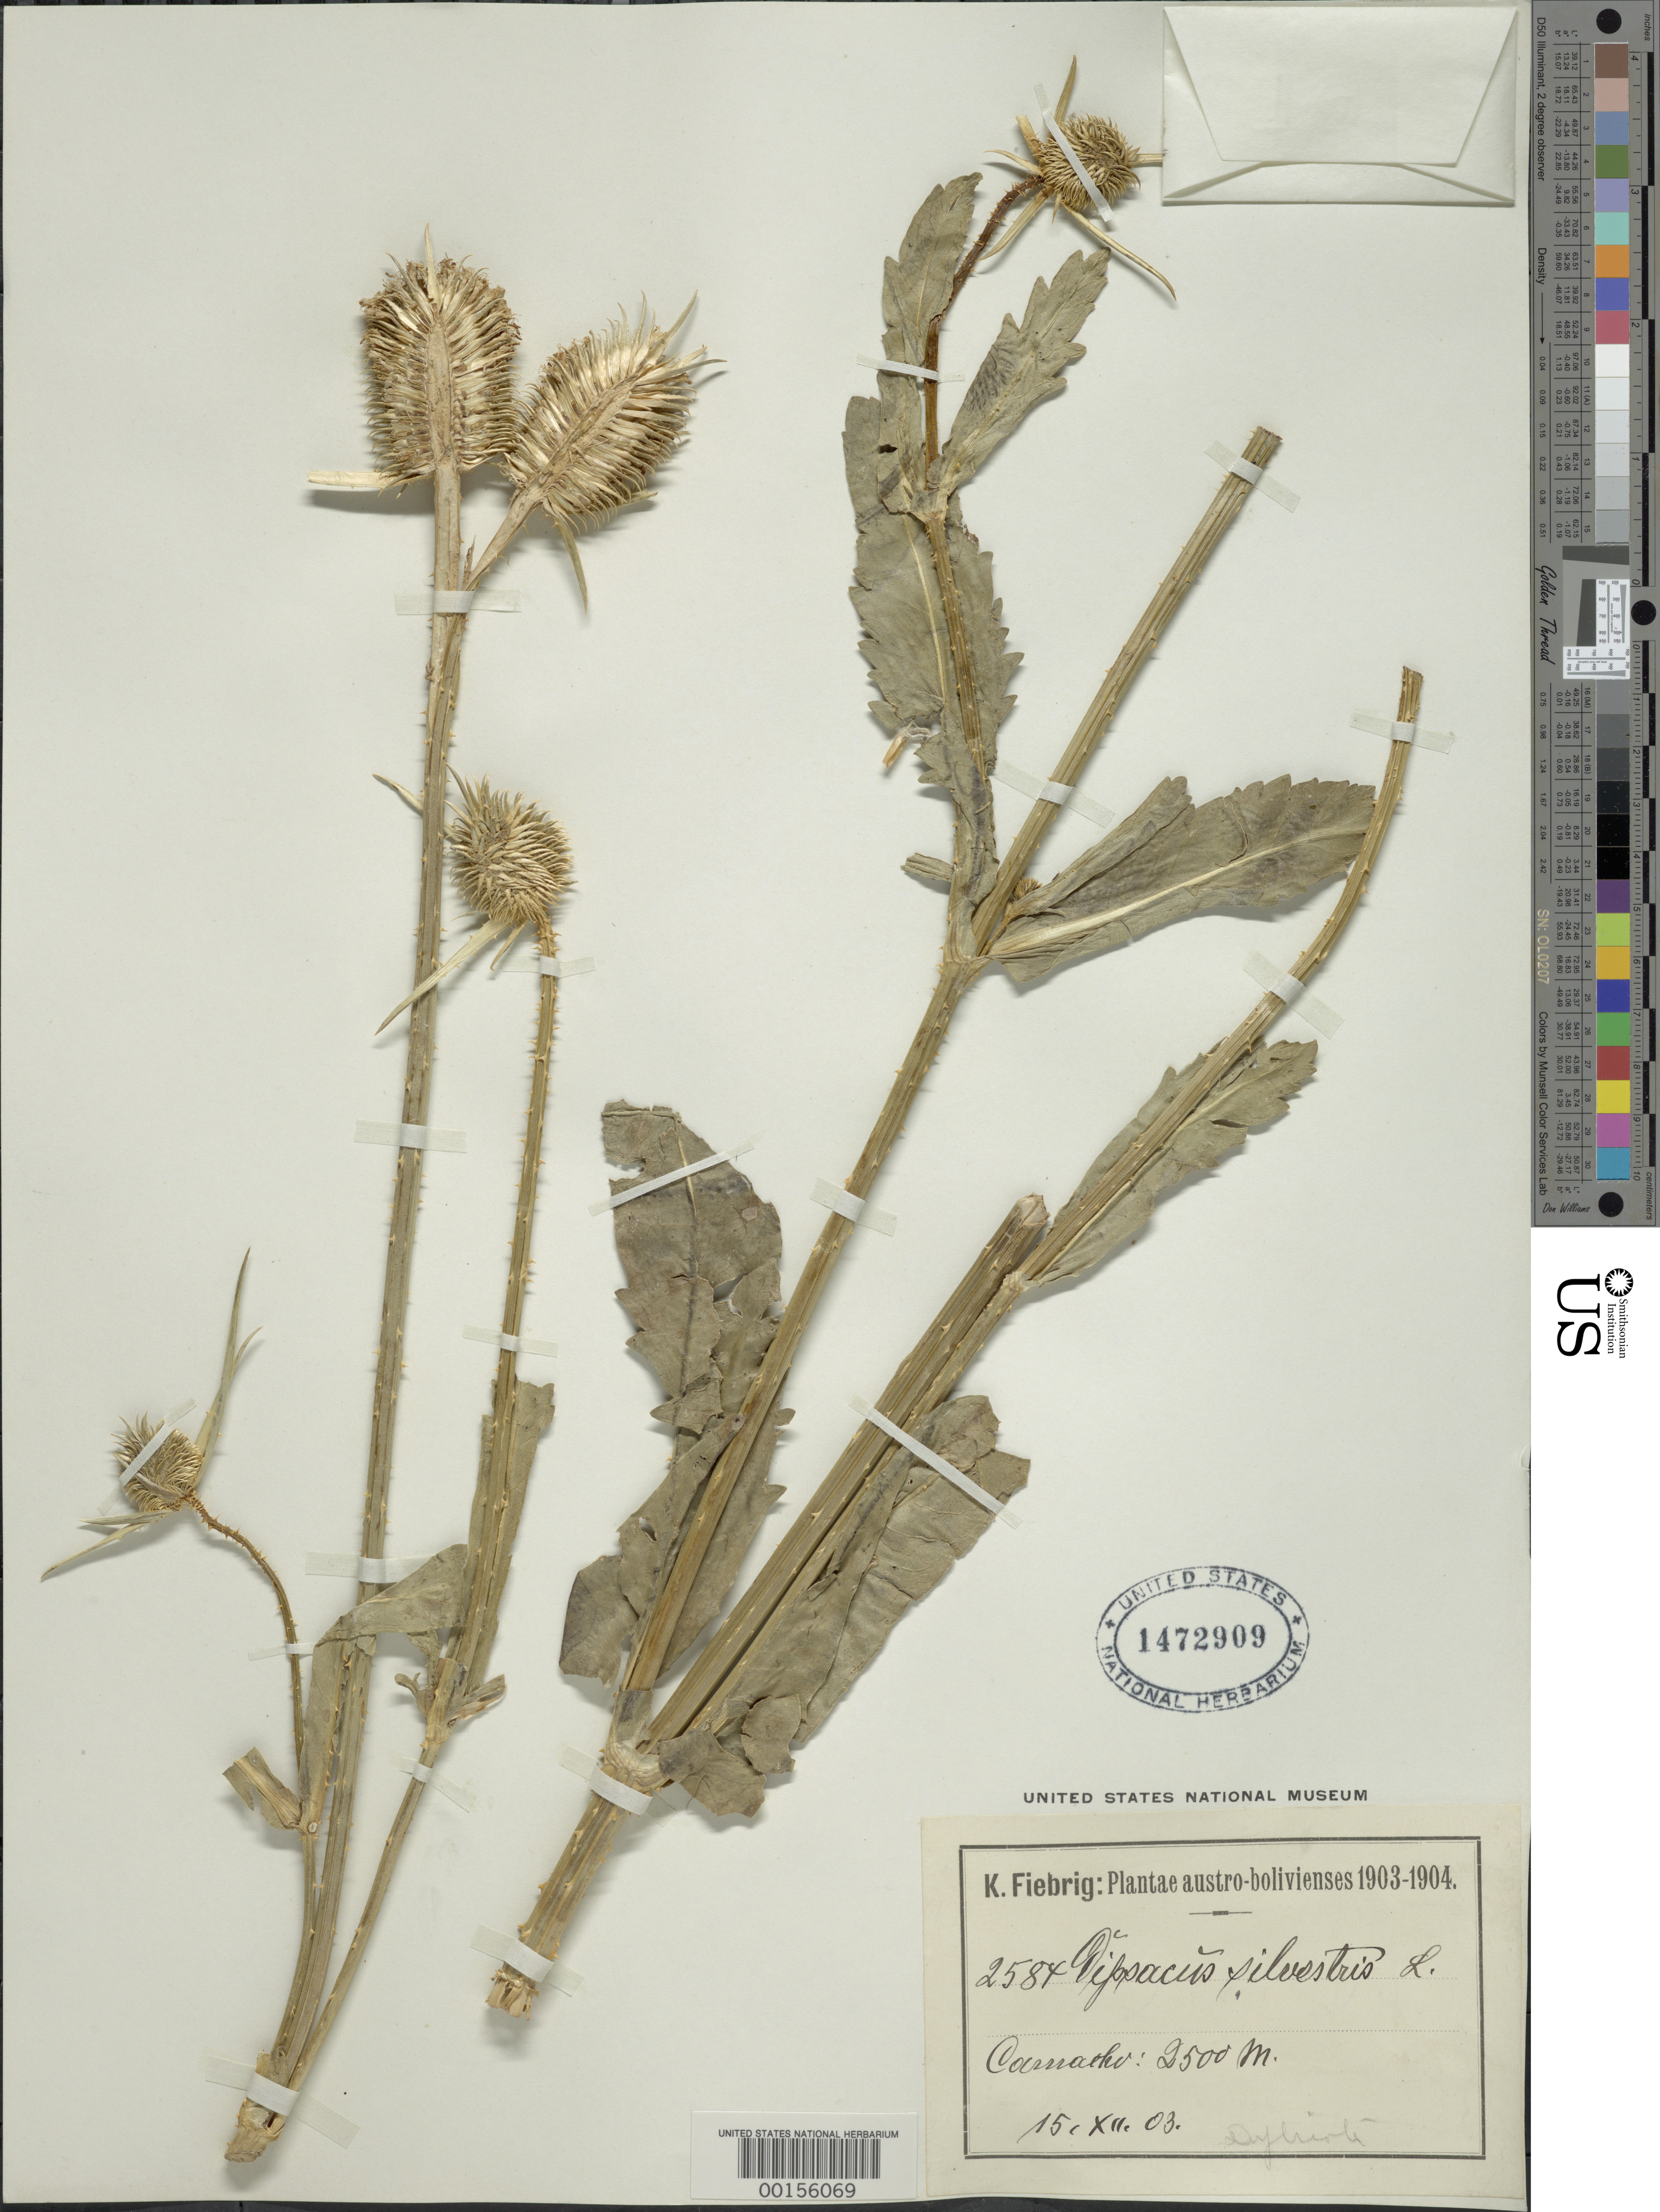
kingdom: Plantae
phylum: Tracheophyta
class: Magnoliopsida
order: Dipsacales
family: Caprifoliaceae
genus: Dipsacus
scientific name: Dipsacus sylvestris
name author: Huds.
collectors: K. Fiebrig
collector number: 2584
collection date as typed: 15 Dec 1903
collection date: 1903-12-15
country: Bolivia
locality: Casnatho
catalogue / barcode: US 1472909